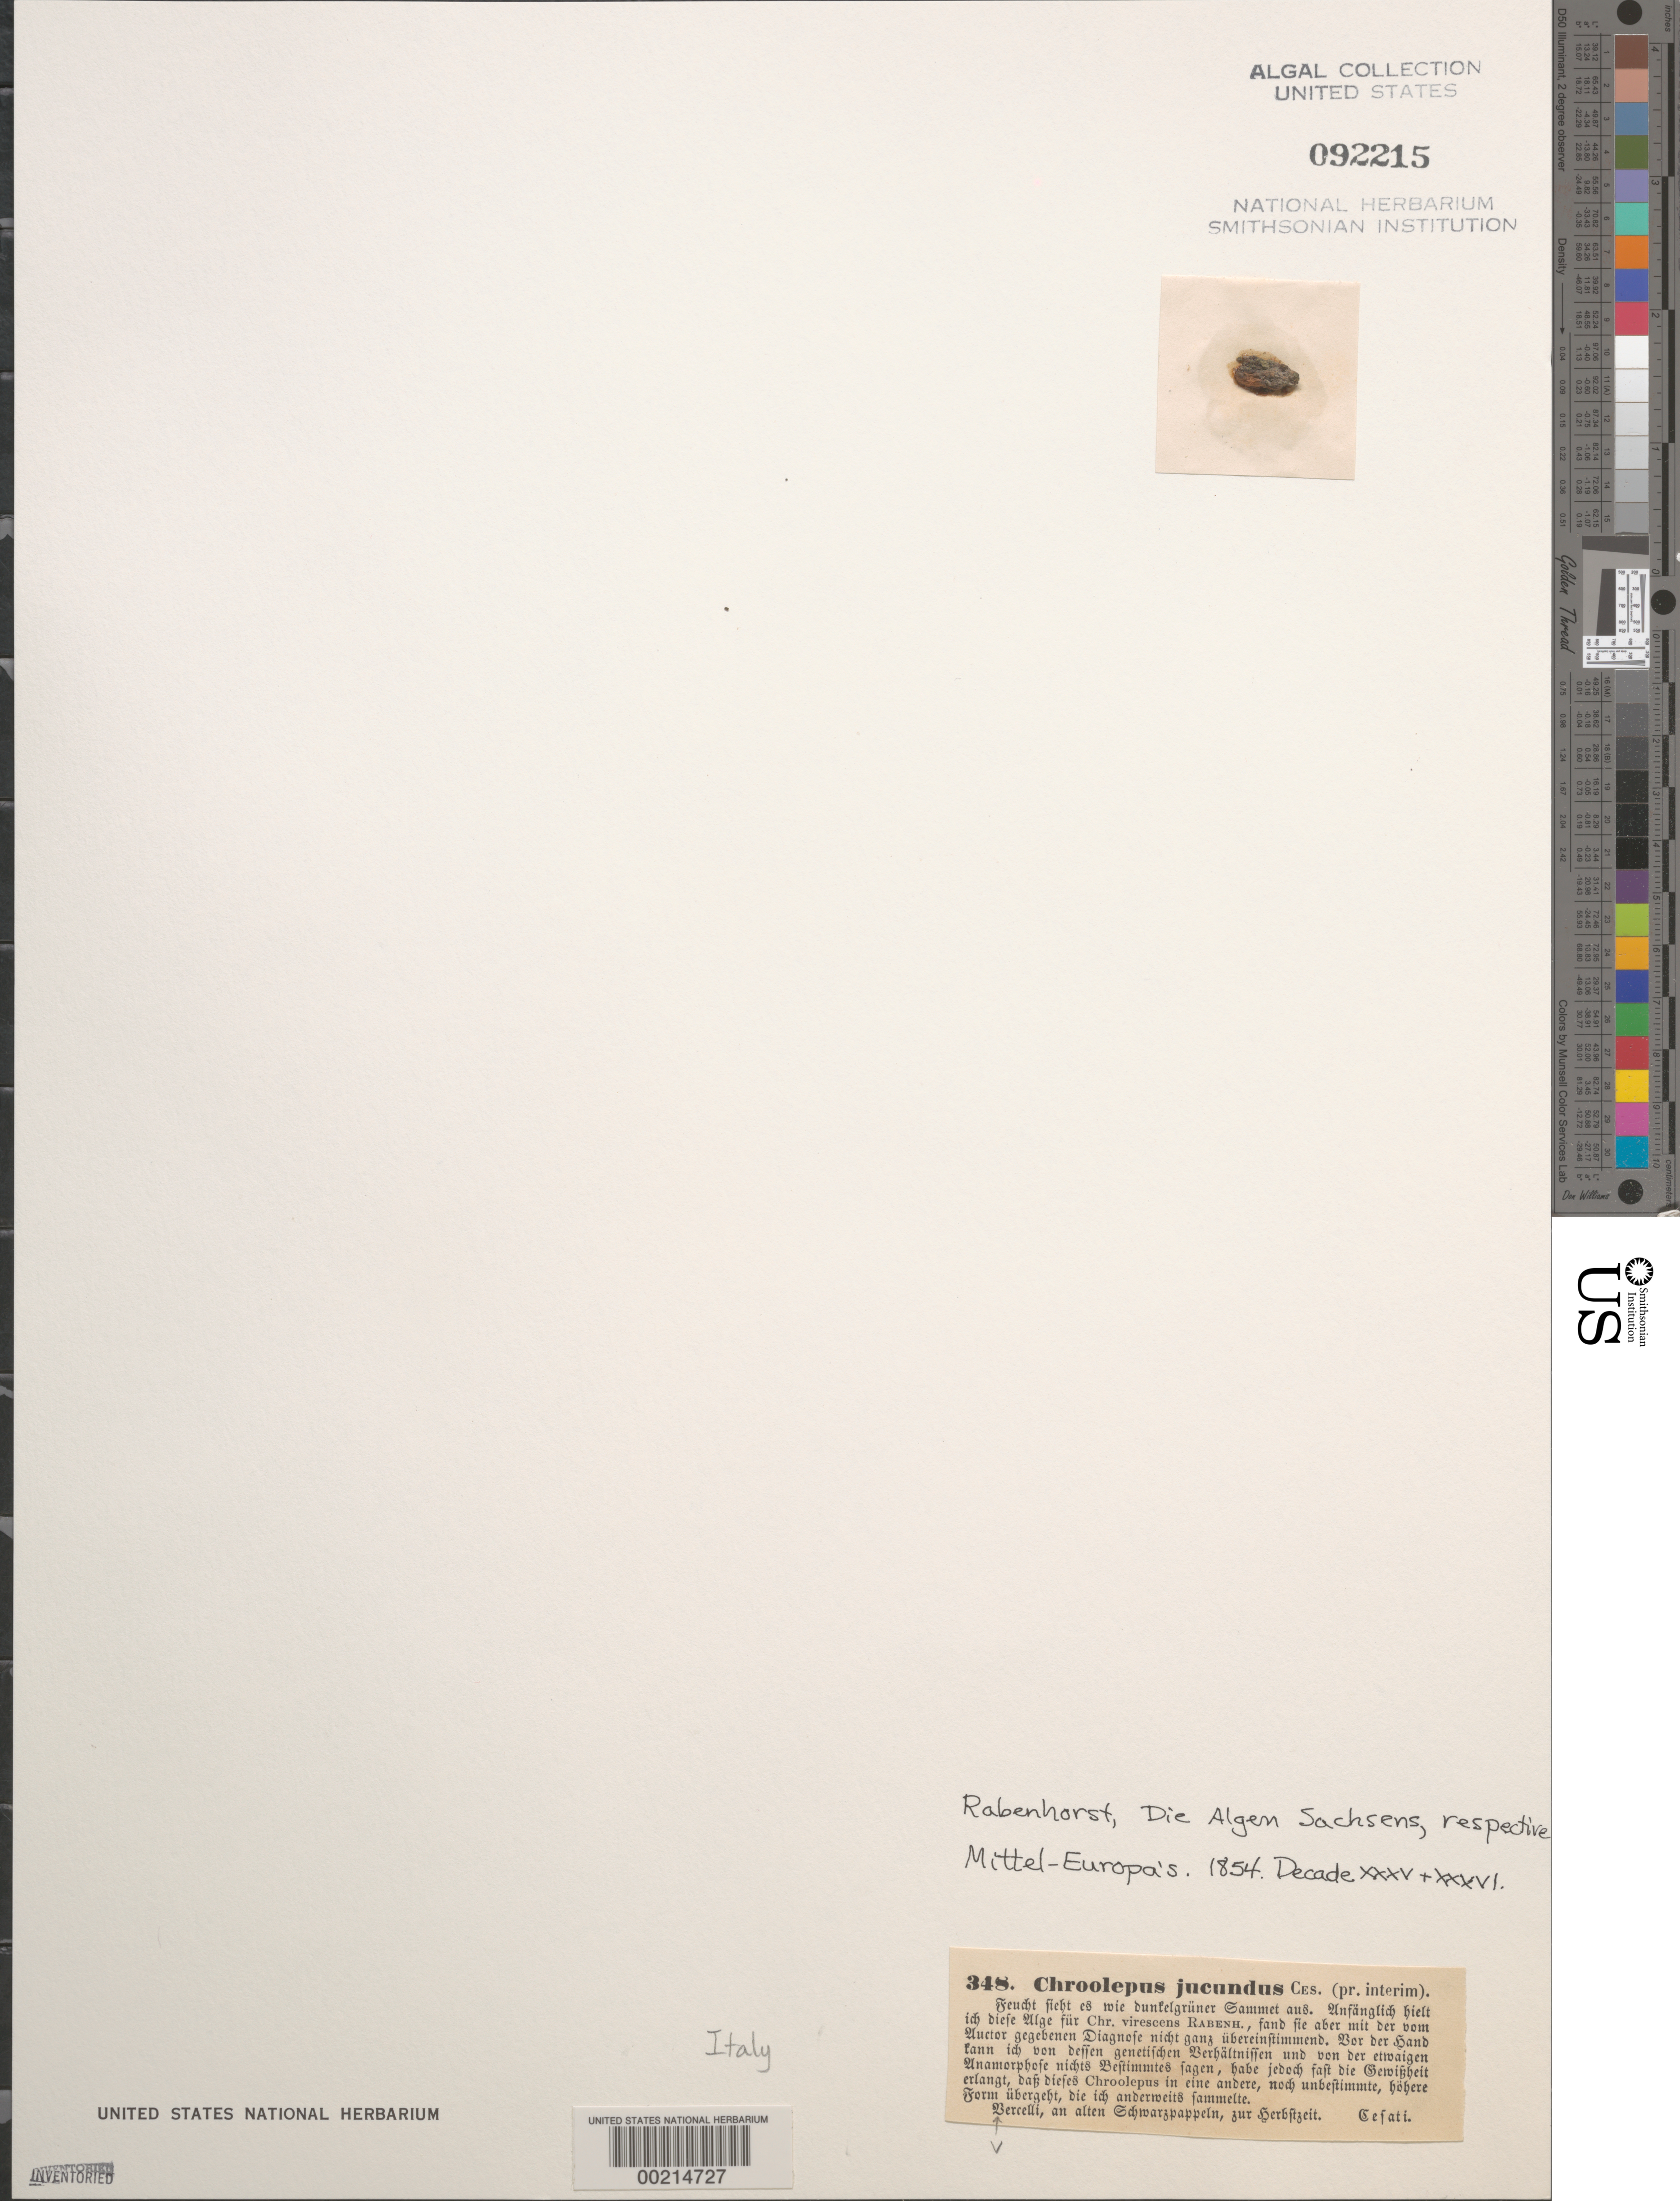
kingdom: Plantae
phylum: Chlorophyta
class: Ulvophyceae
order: Trentepohliales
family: Trentepohliaceae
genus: Trentepohlia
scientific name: Trentepohlia jucunda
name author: (Cesati) P. Hariot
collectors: V. de Cesati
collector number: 348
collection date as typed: Fal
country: Italy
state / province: Piedmont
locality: Vercelli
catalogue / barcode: US 92215